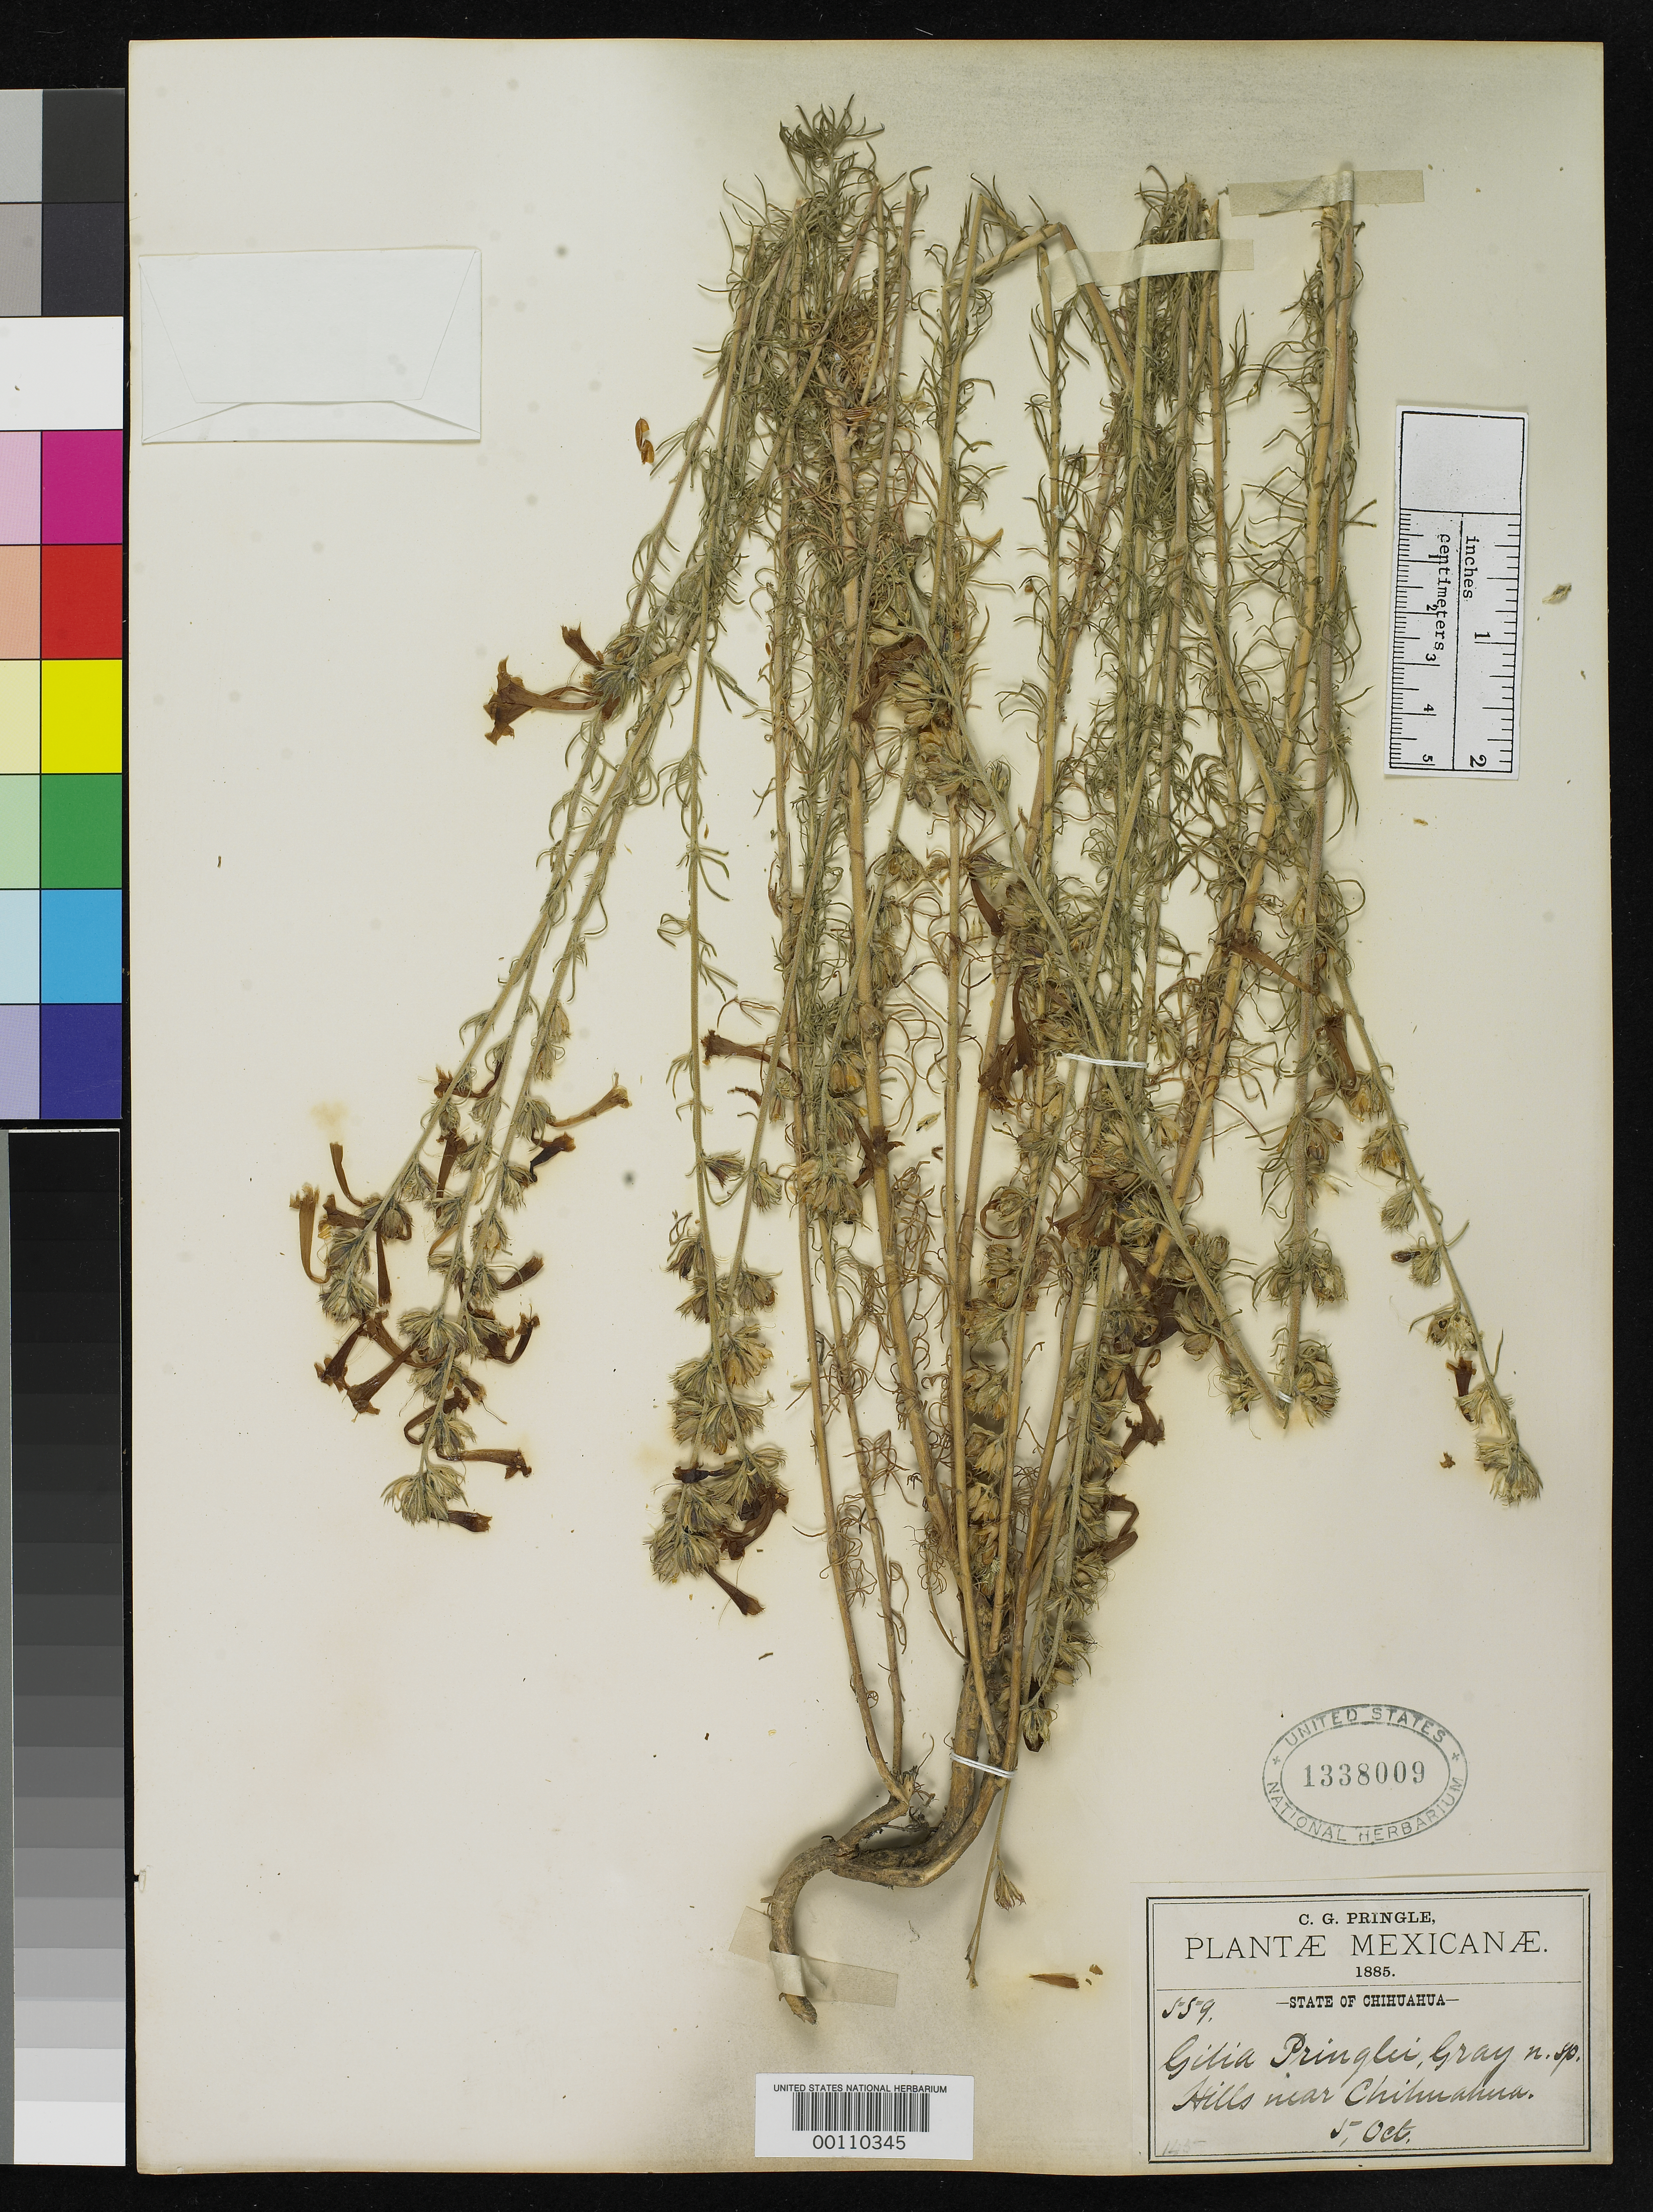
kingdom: Plantae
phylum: Tracheophyta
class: Magnoliopsida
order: Ericales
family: Polemoniaceae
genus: Gilia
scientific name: Gilia pringlei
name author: A. Gray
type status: Isotype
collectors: C. G. Pringle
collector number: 559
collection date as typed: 05 Oct 1885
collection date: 1885-10-05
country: Mexico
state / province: Chihuahua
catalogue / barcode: US 1338009